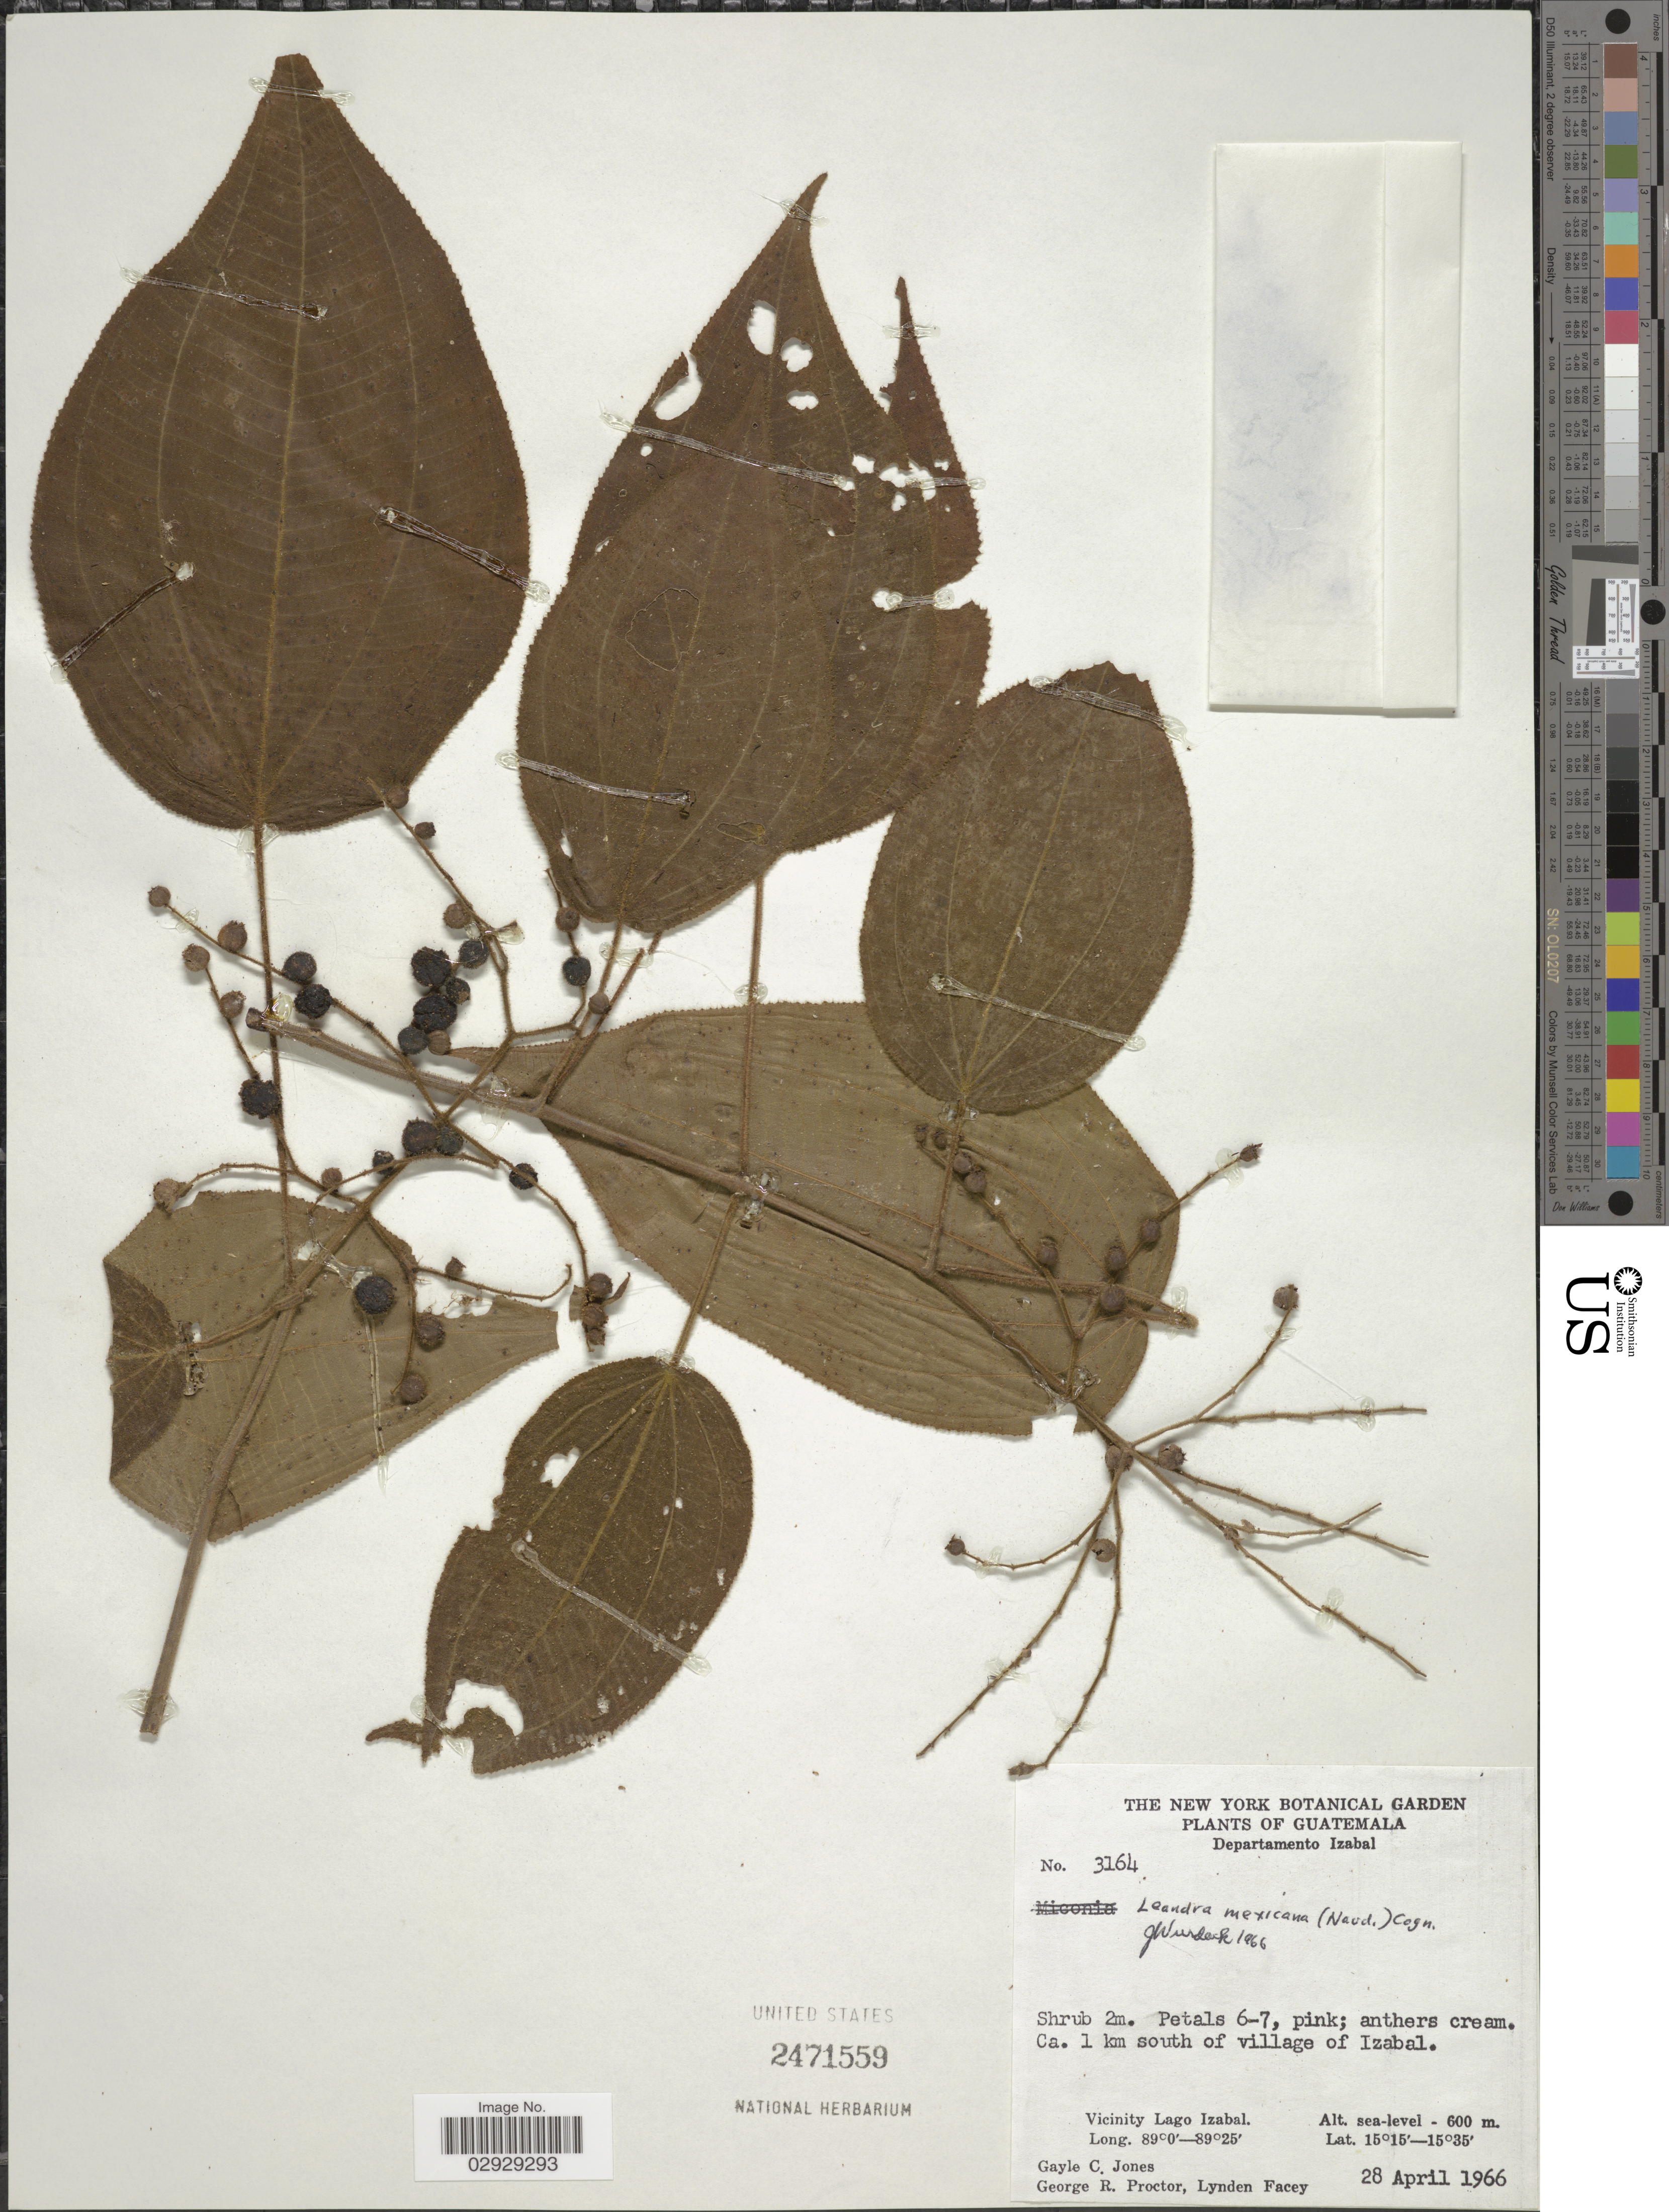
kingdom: Plantae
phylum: Tracheophyta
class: Magnoliopsida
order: Myrtales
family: Melastomataceae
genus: Leandra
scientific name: Leandra mexicana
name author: (Naudin) Cogn.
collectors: G. C. Jones, G. R. Proctor & L. Facey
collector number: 3164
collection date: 1966-04-28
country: Guatemala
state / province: Izabal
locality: Departamento Izabal. Ca. 1 km south of village of Izabal. Vicinity Lago Izabal.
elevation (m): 0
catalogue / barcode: US 2471559